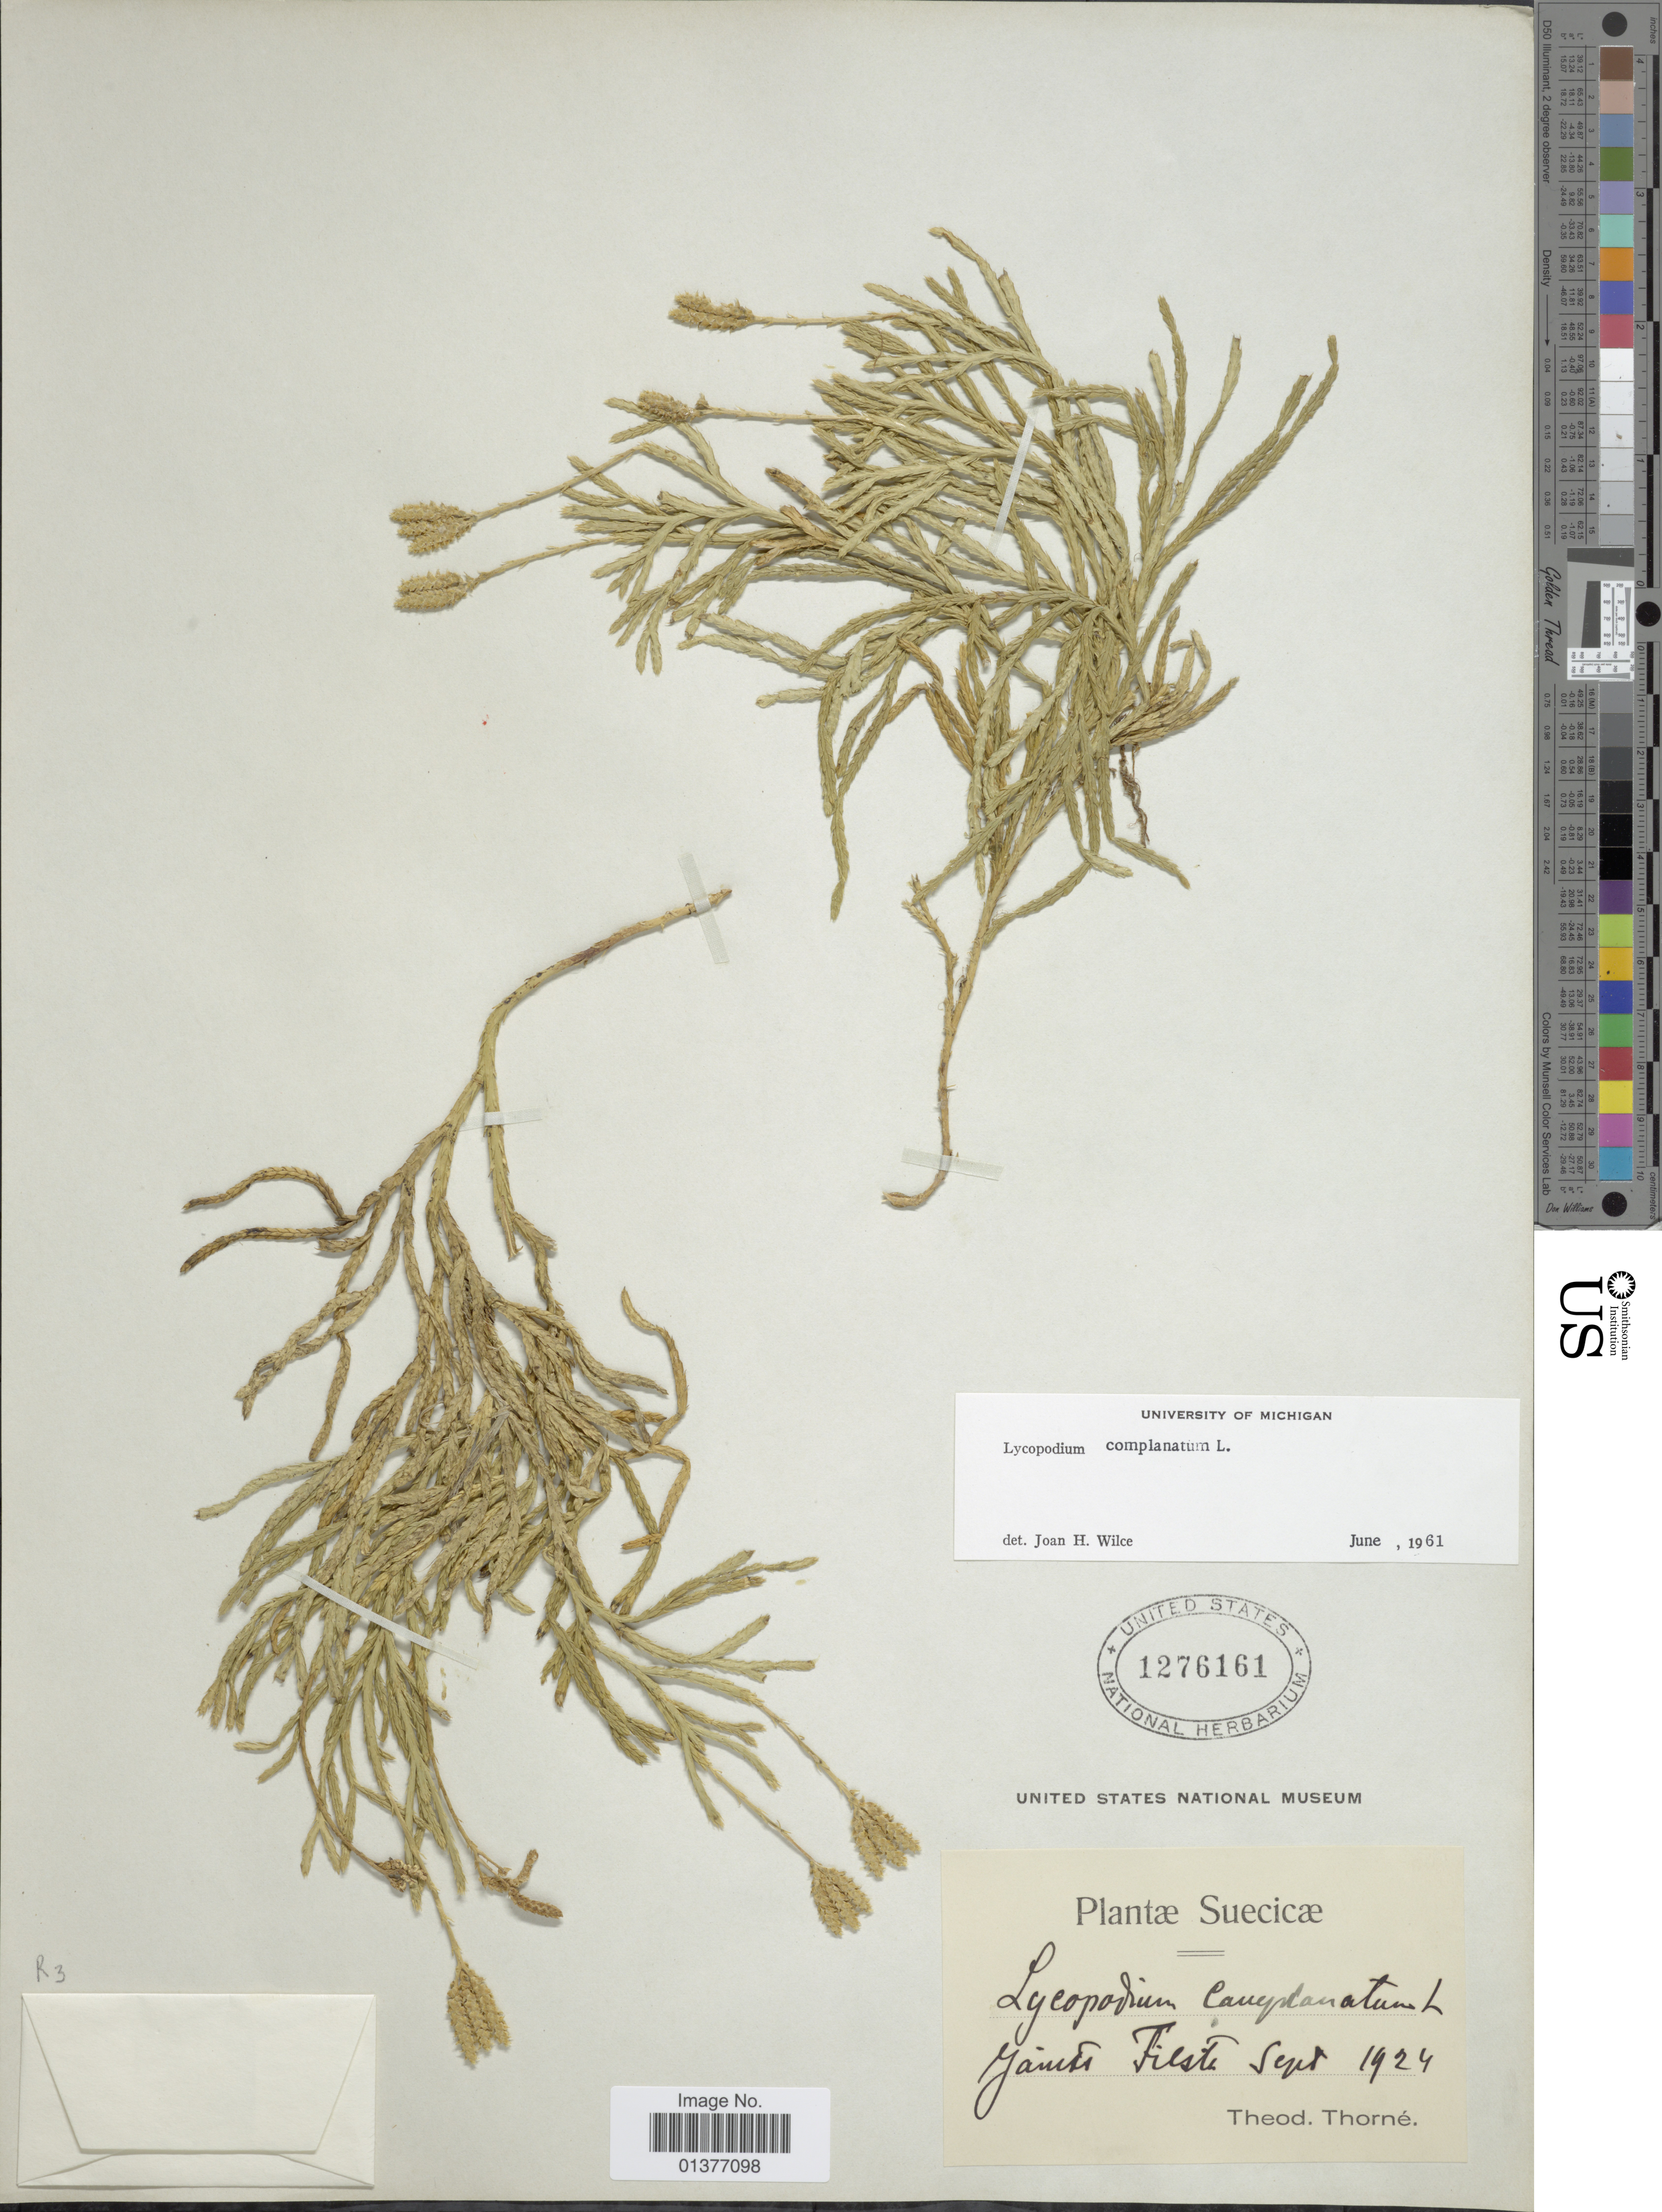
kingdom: Plantae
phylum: Tracheophyta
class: Lycopodiopsida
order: Lycopodiales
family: Lycopodiaceae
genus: Diphasiastrum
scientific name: Diphasiastrum complanatum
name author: (L.) Holub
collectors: T. Thorné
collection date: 1924-09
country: Sweden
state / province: Jämtland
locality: Fillsta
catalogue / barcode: US 1276161